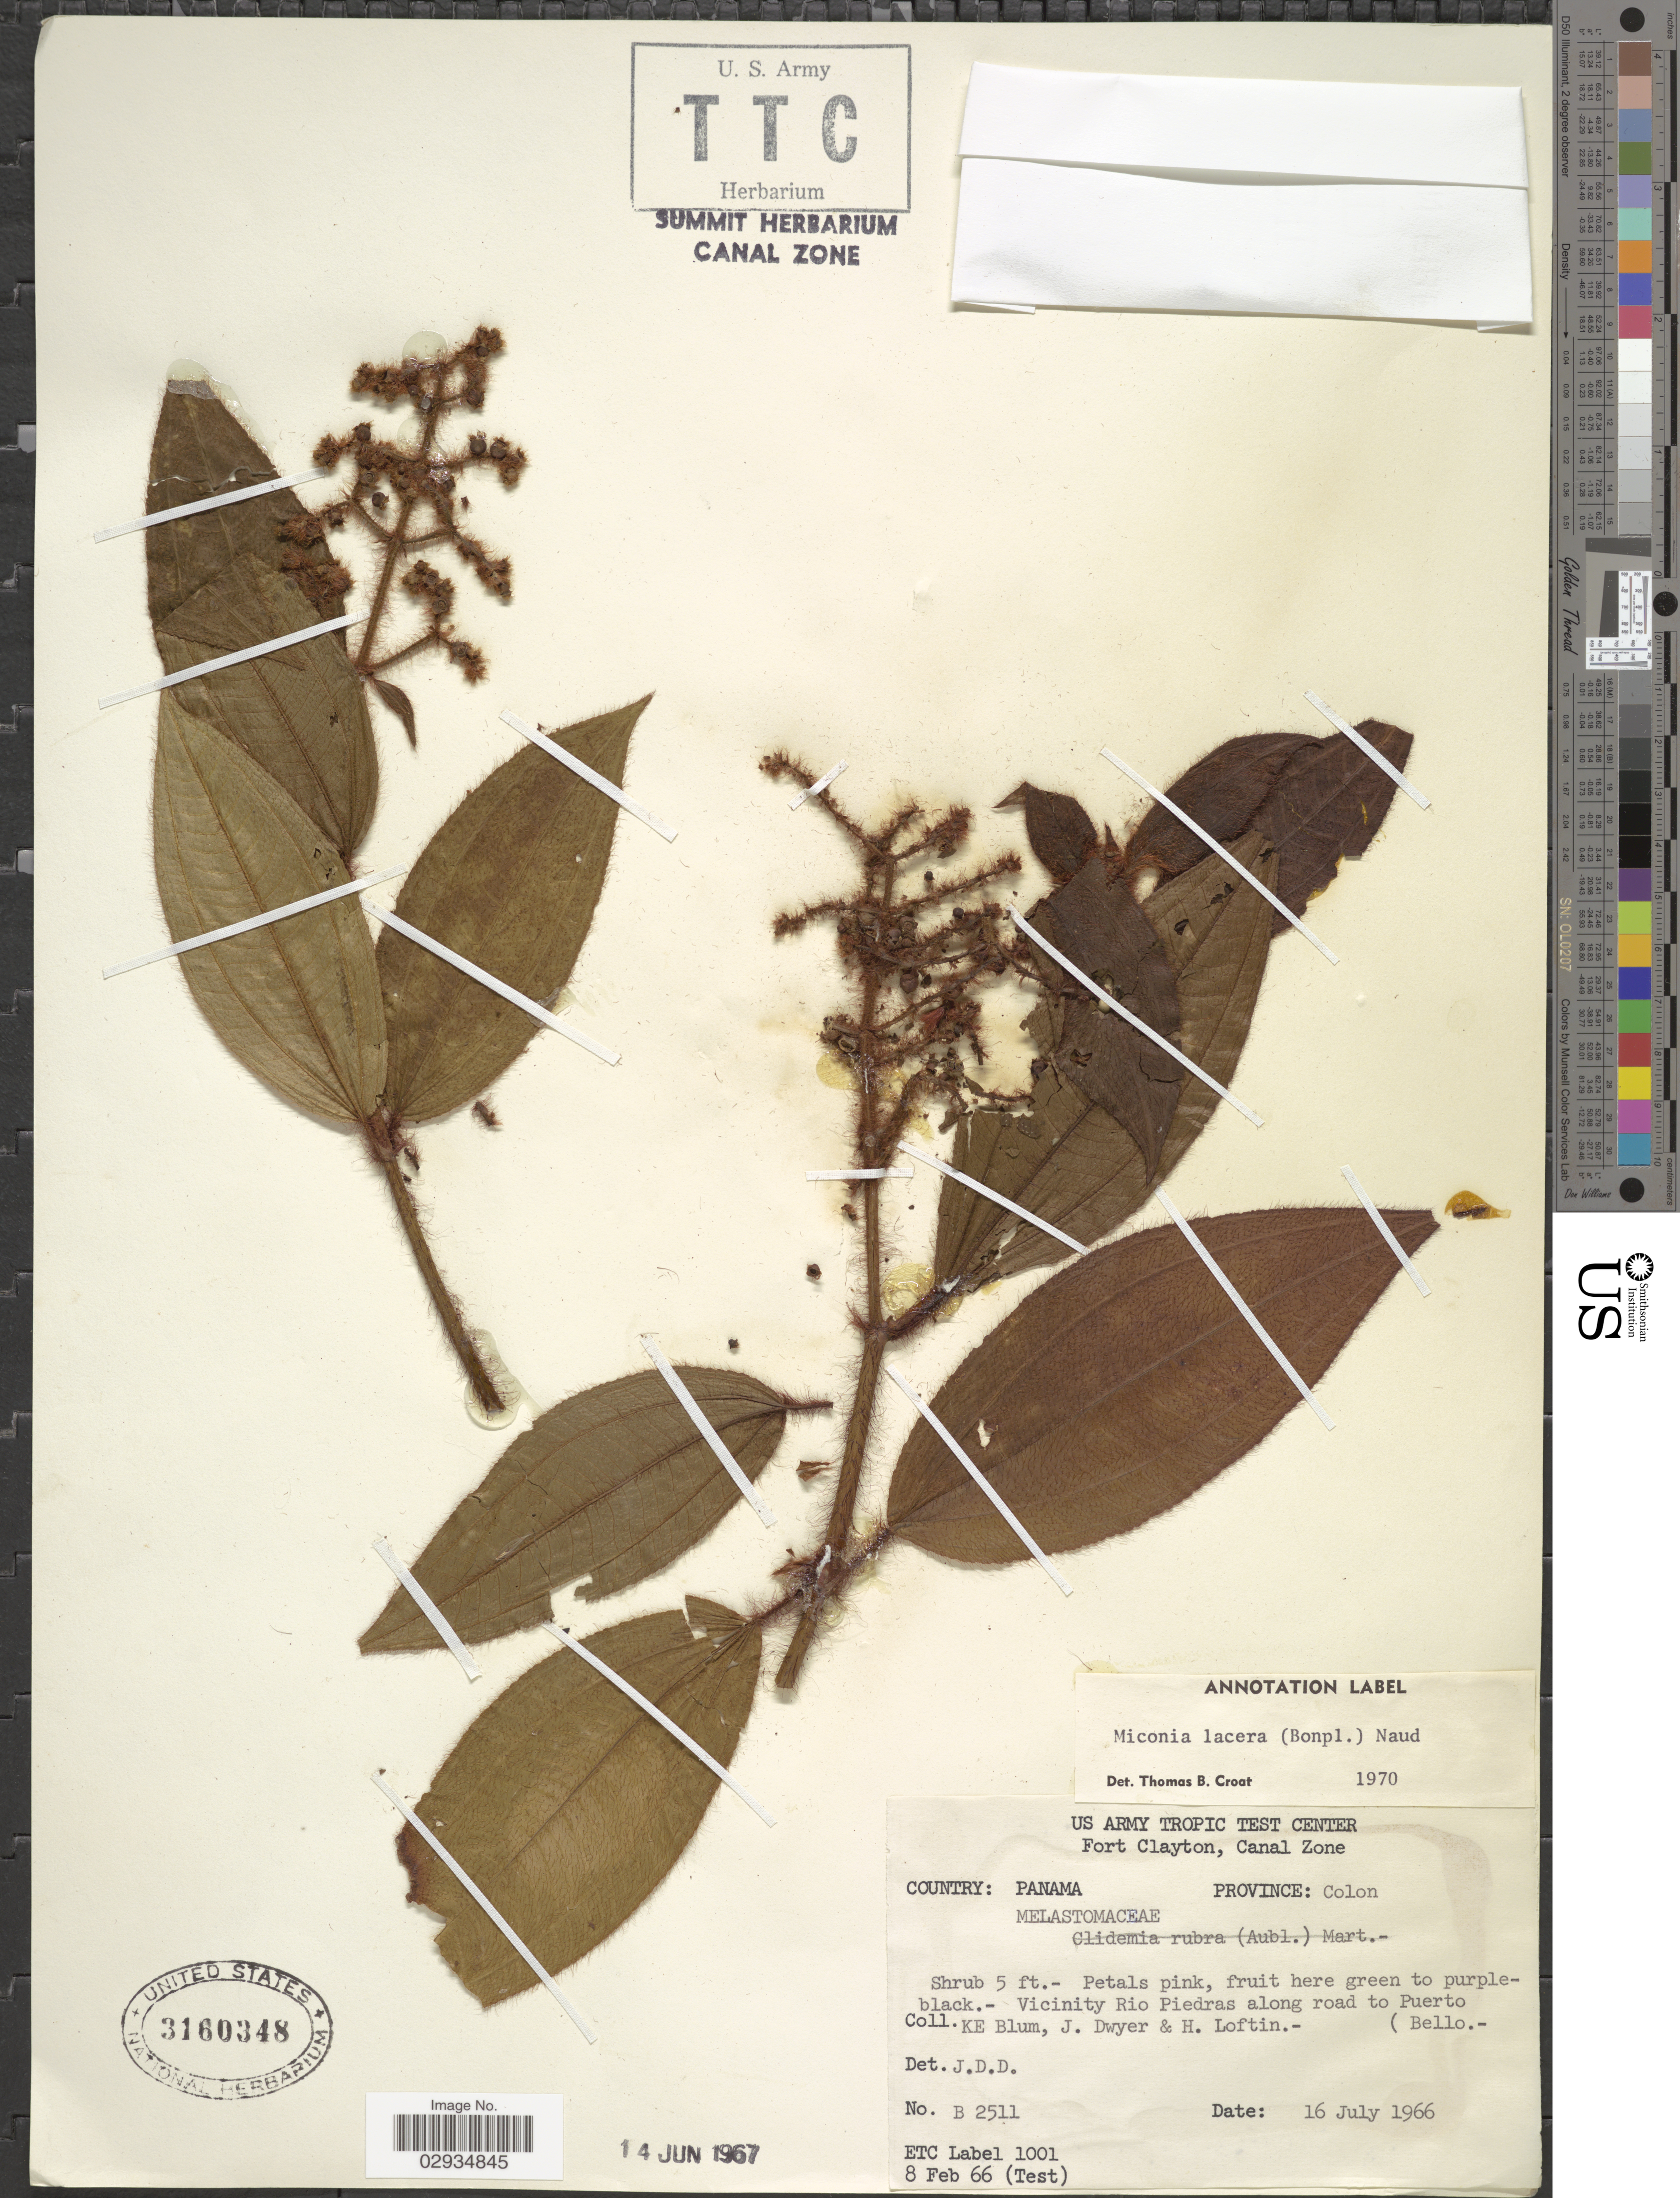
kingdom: Plantae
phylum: Tracheophyta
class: Magnoliopsida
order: Myrtales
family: Melastomataceae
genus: Miconia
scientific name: Miconia lacera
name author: (Bonpl.) Naudin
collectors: K. E. Blum, J. Dwyer & H. Loftin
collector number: B2511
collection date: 1966-07-16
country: Panama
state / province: Colón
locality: Vicinity Rio Piedras along road to Puerto ( Bello.-.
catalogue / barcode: US 3160348